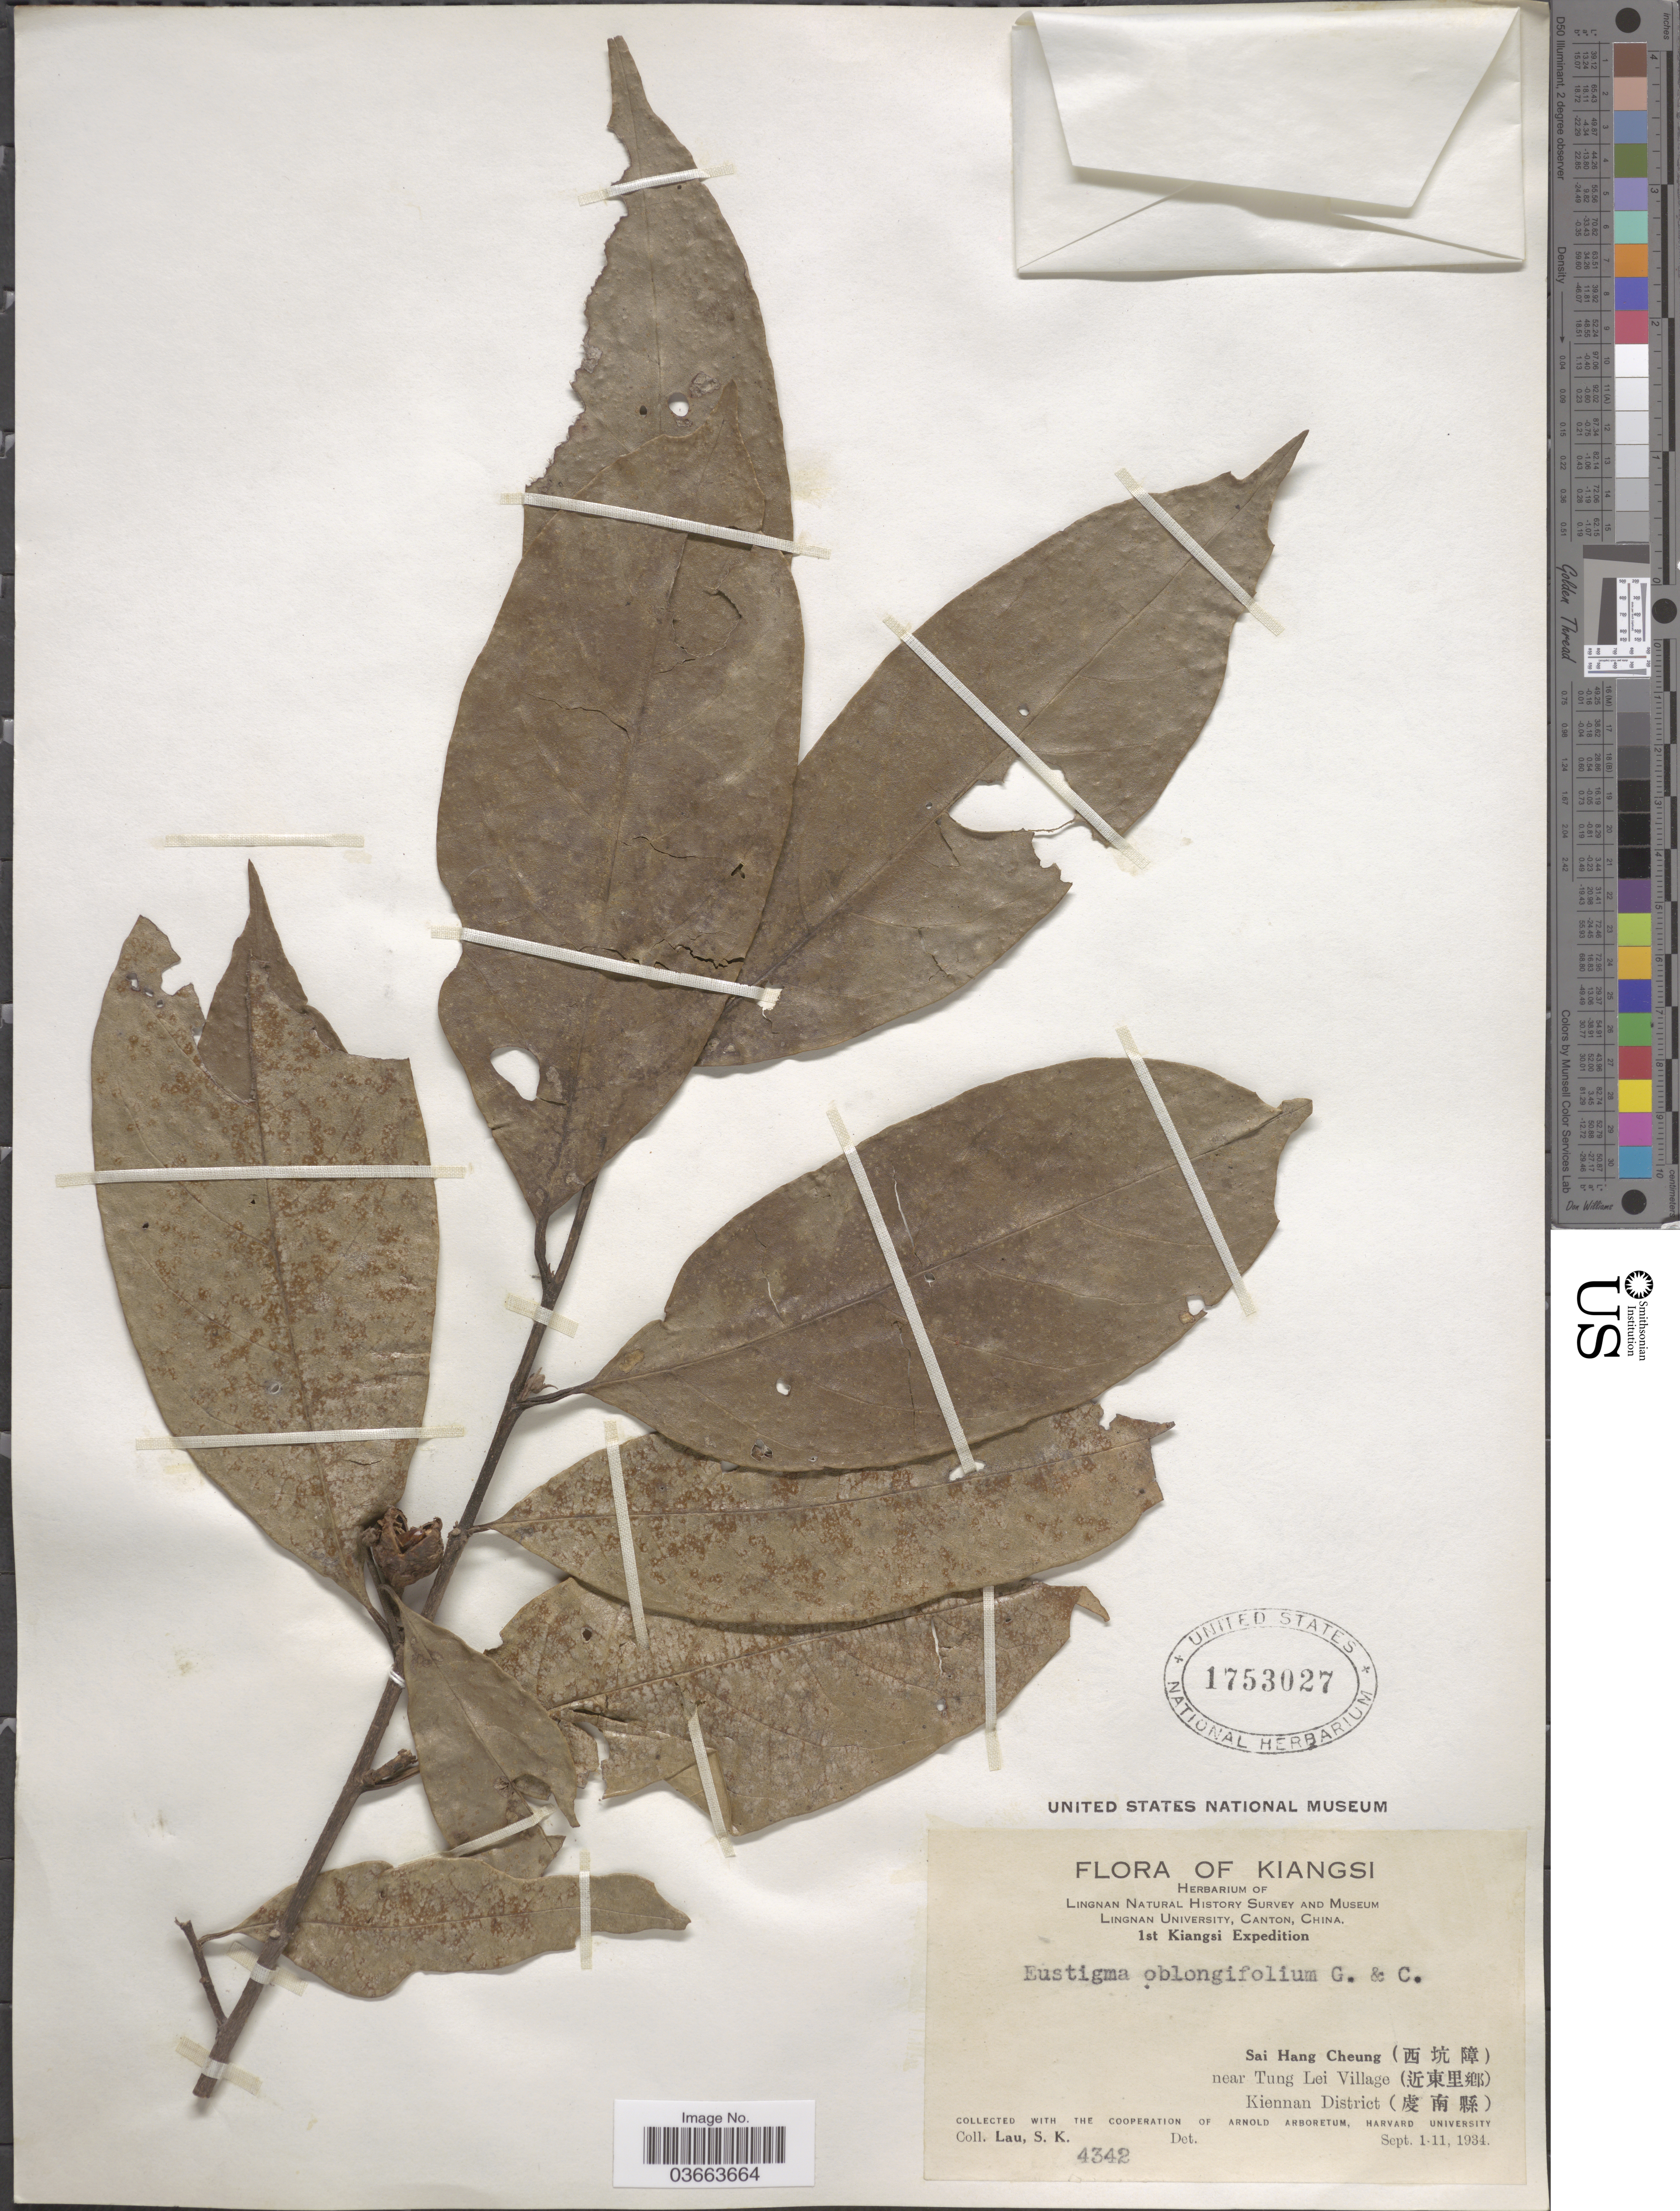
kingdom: Plantae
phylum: Tracheophyta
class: Magnoliopsida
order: Saxifragales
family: Hamamelidaceae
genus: Eustigma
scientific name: Eustigma oblongifolium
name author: Gardner & Champ.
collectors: S. K. Lau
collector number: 4342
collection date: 1934-09-01/1934-09-11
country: China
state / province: Jiangxi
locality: Kiangsi. Sai Hang Cheung (X) near Tung Lei Village (X) Kiennan District (X).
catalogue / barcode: US 1753027